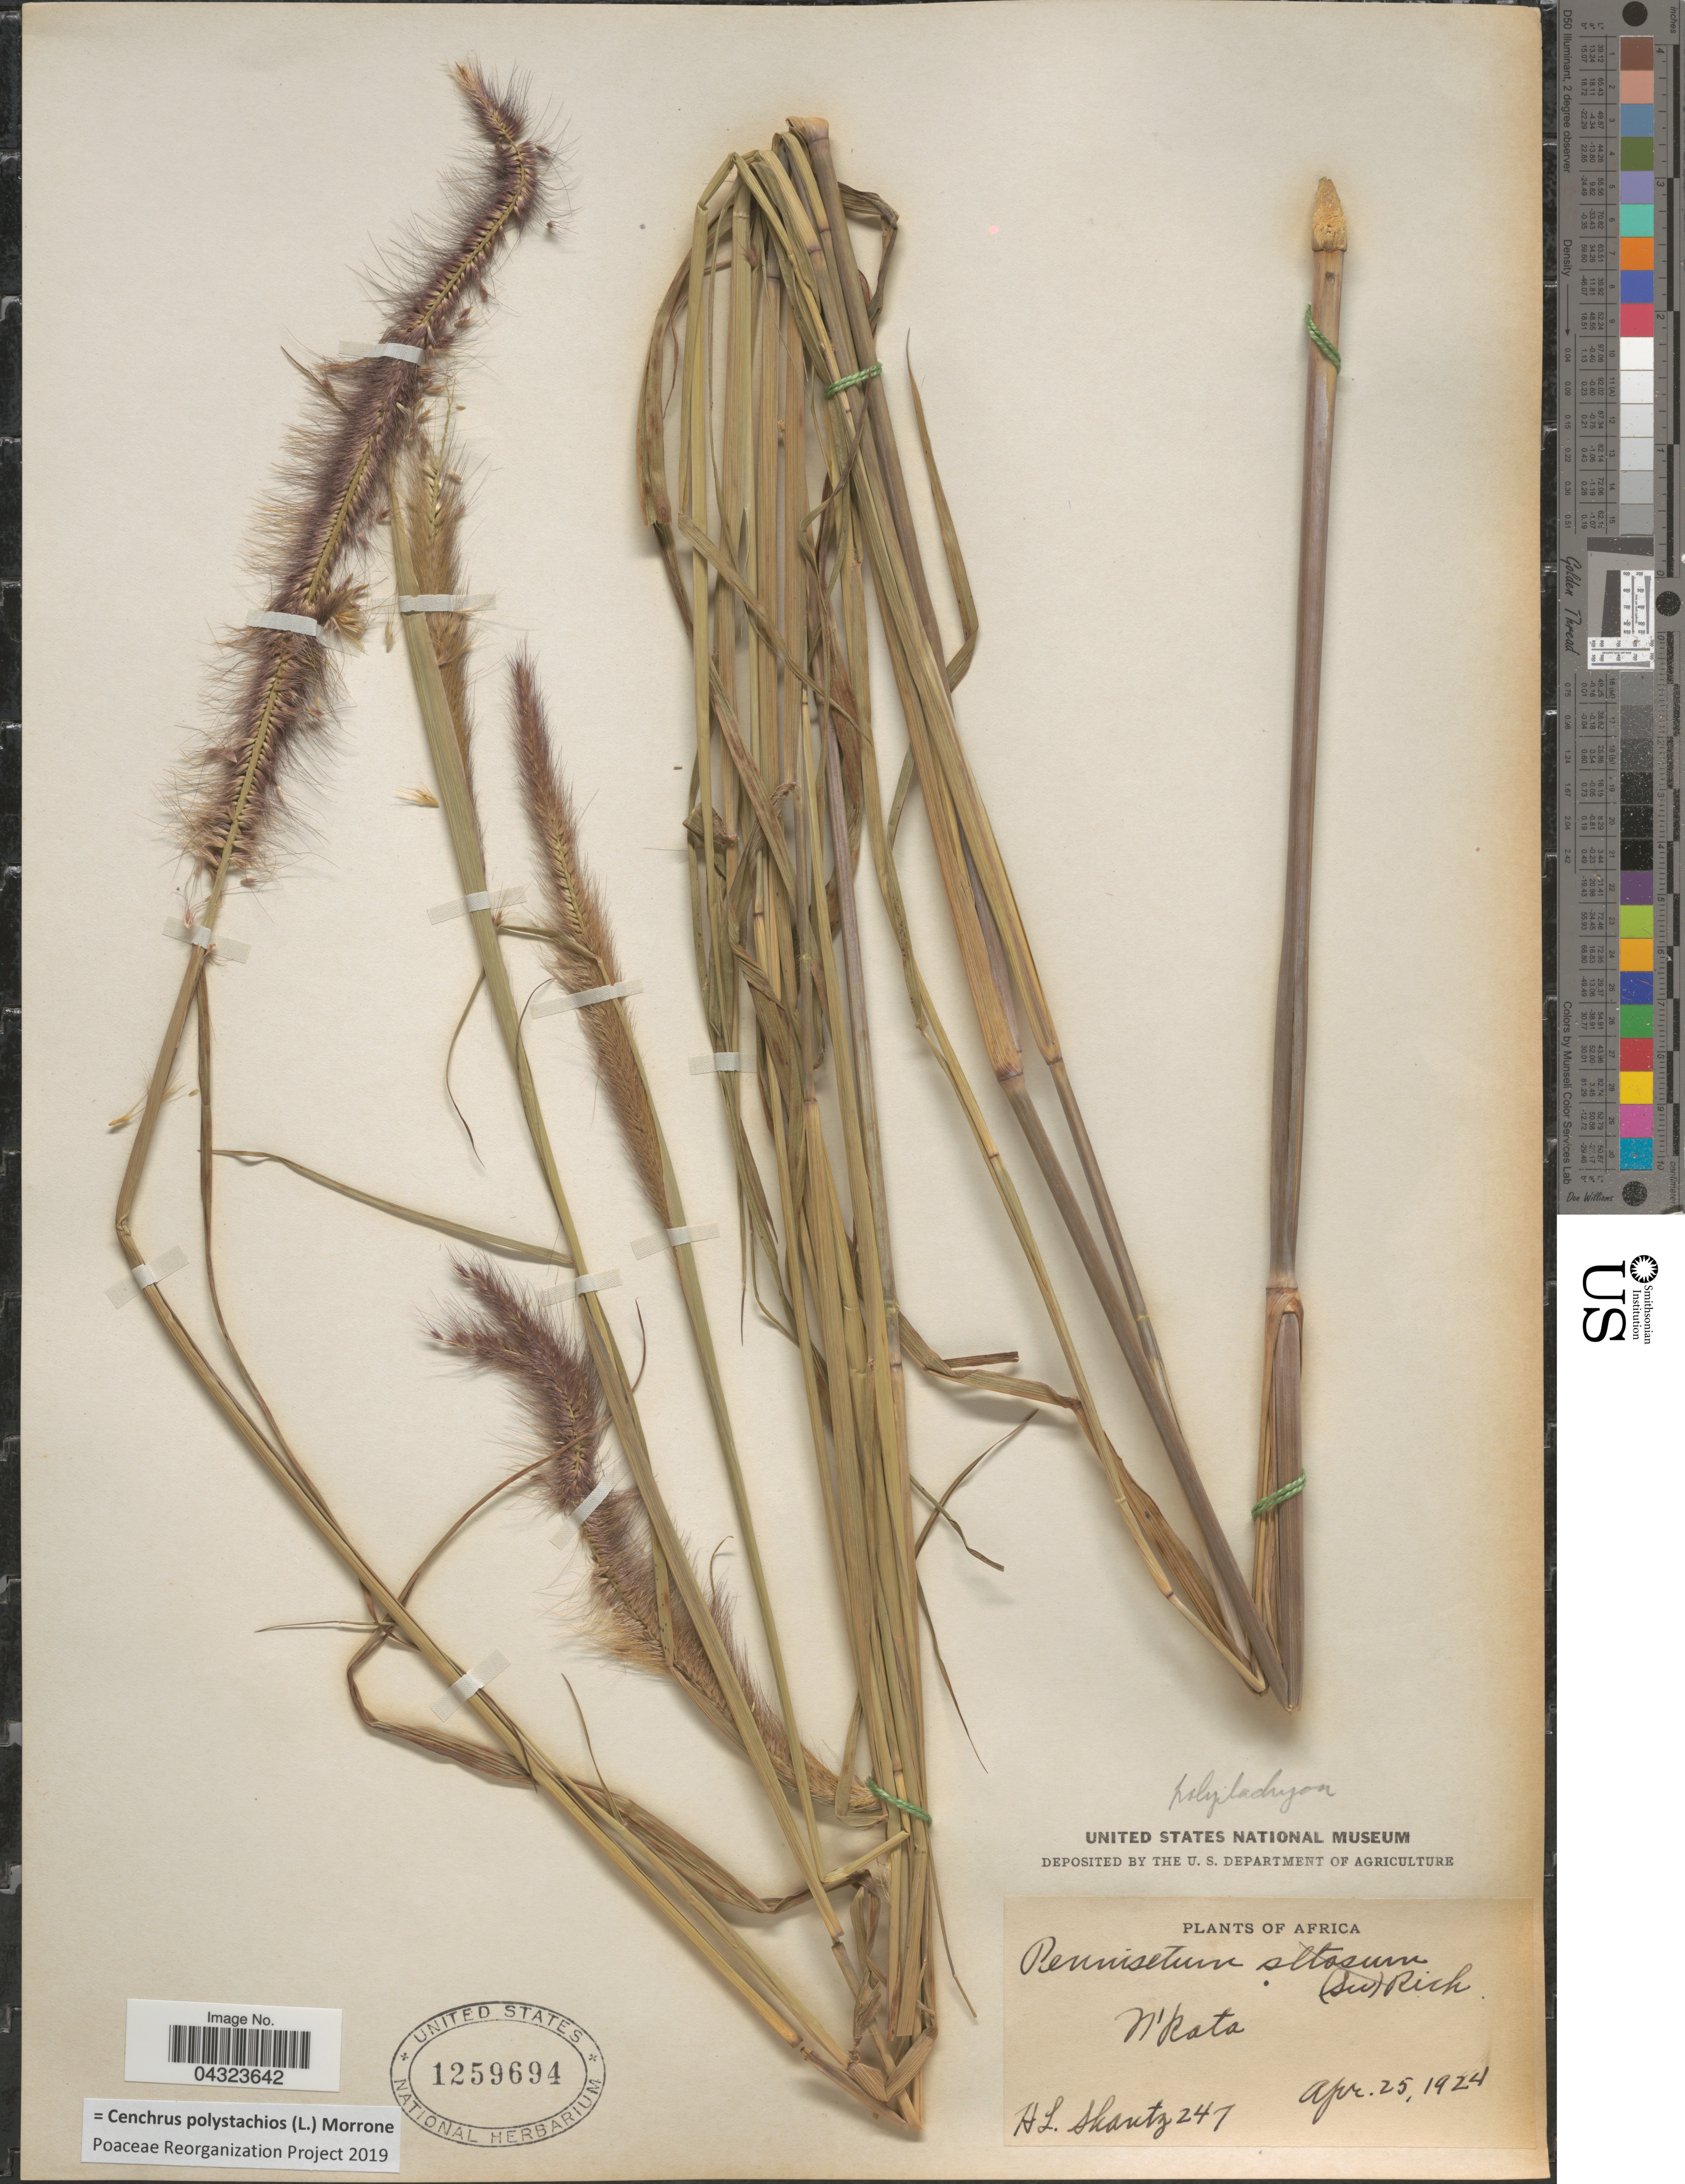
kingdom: Plantae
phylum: Tracheophyta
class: Liliopsida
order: Poales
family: Poaceae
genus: Cenchrus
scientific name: Cenchrus polystachios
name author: (L.) Morrone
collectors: H. Shantz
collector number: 247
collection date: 1924-04-25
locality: Africa. N'Kata.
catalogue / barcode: US 1259694